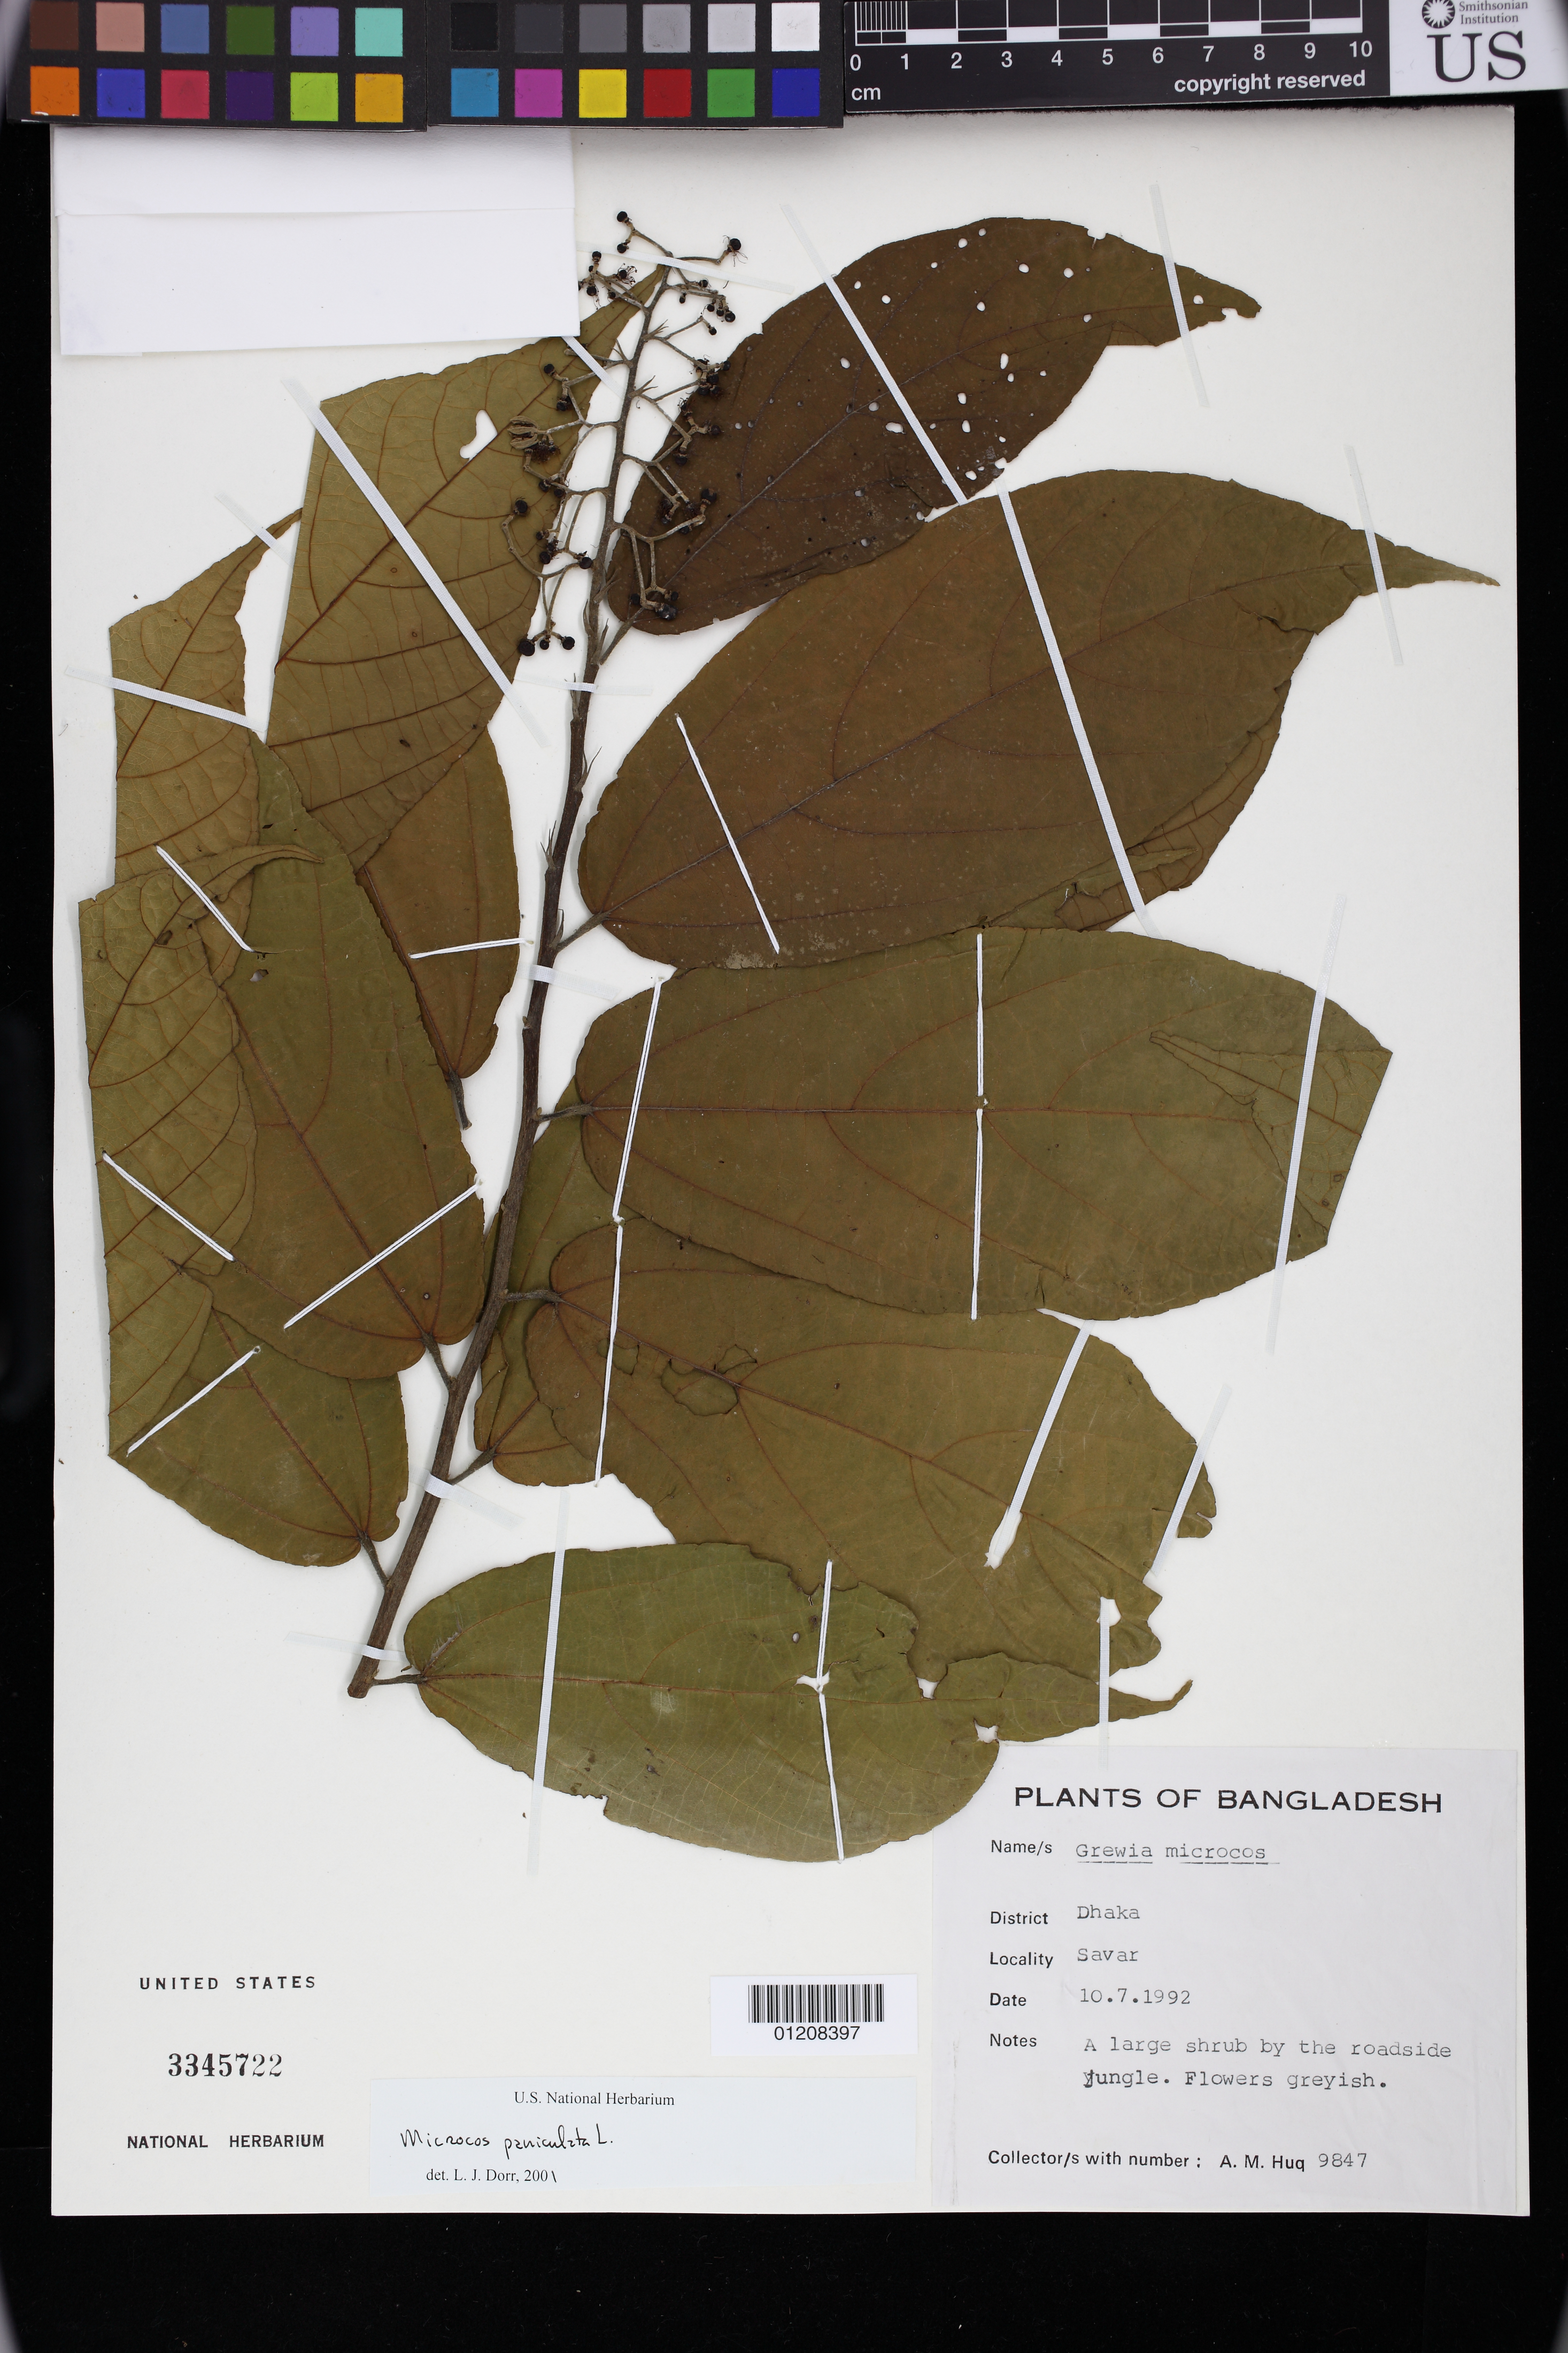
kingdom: Plantae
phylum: Tracheophyta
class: Magnoliopsida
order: Malvales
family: Malvaceae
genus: Microcos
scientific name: Microcos paniculata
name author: L.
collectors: A. M. Huq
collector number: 9847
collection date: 1992-07-10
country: Bangladesh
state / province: Dhaka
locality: Savar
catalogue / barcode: US 3345722